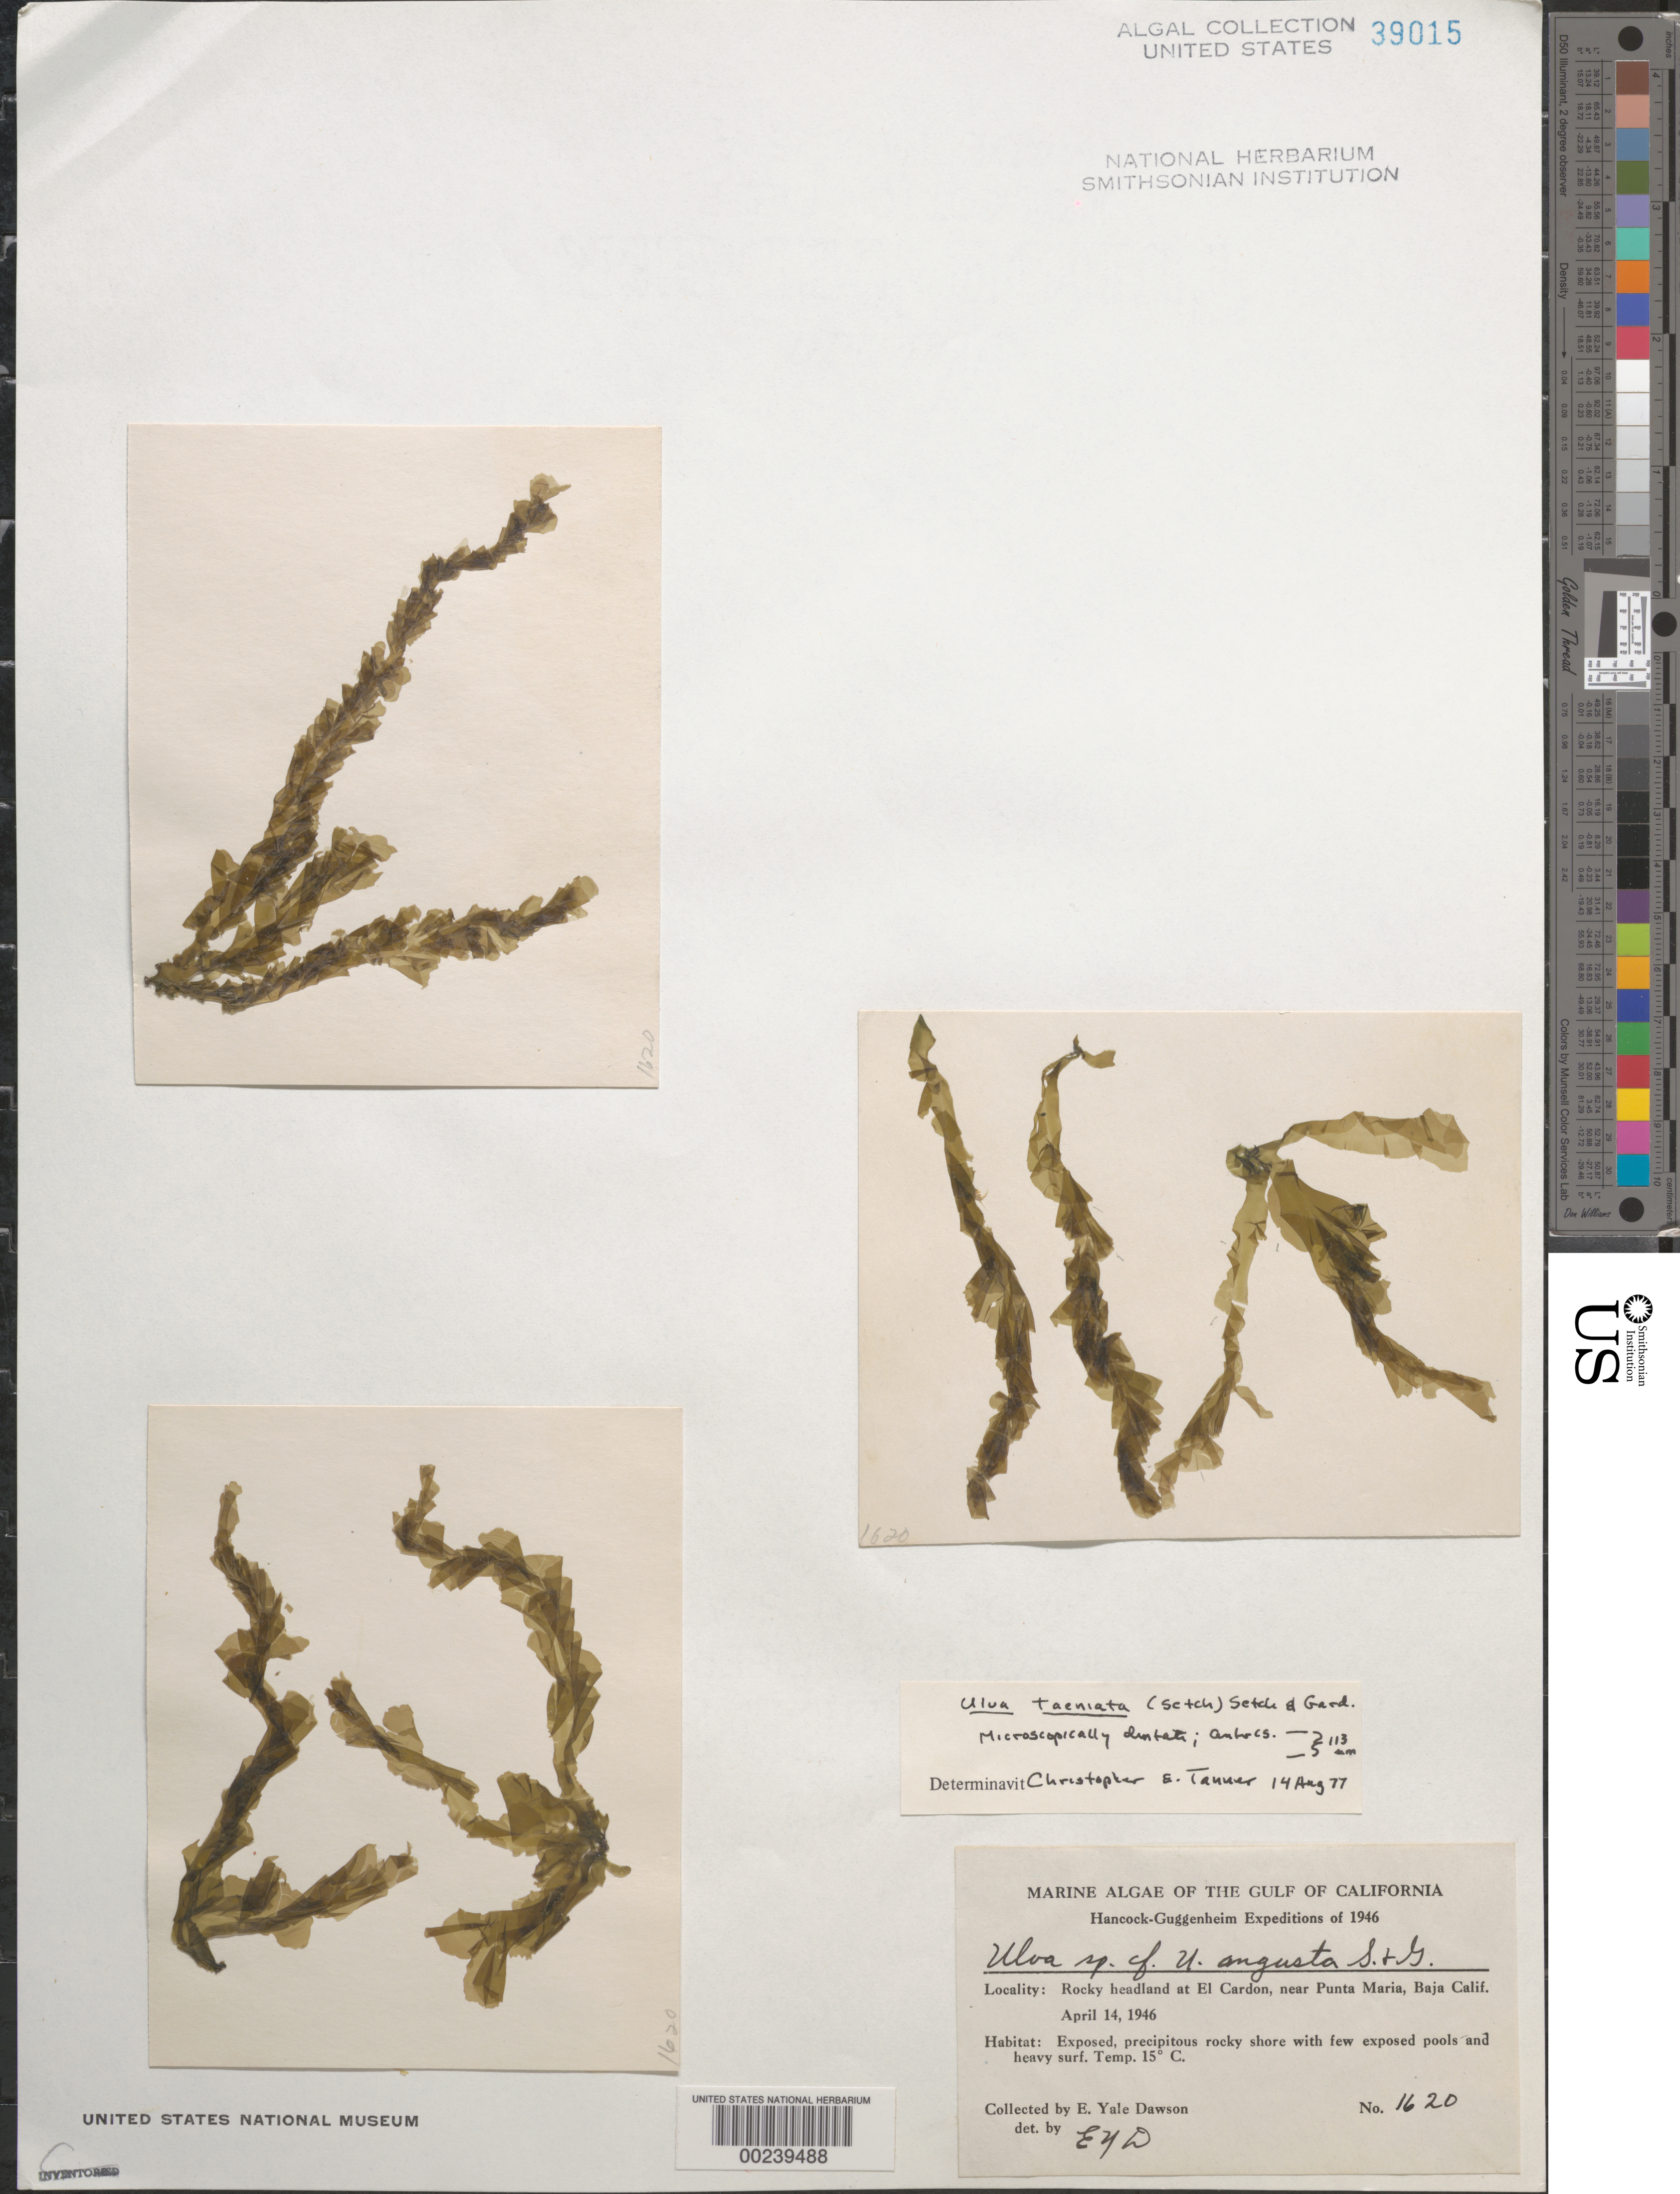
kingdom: Plantae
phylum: Chlorophyta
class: Ulvophyceae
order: Ulvales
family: Ulvaceae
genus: Ulva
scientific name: Ulva taeniata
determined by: Tanner, C. E.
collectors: E. Y. Dawson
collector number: EYD 1620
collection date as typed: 14 Apr 1946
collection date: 1946-04-14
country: Mexico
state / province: Baja California Sur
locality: El Cardon, near Punta Maria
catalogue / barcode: US 39015